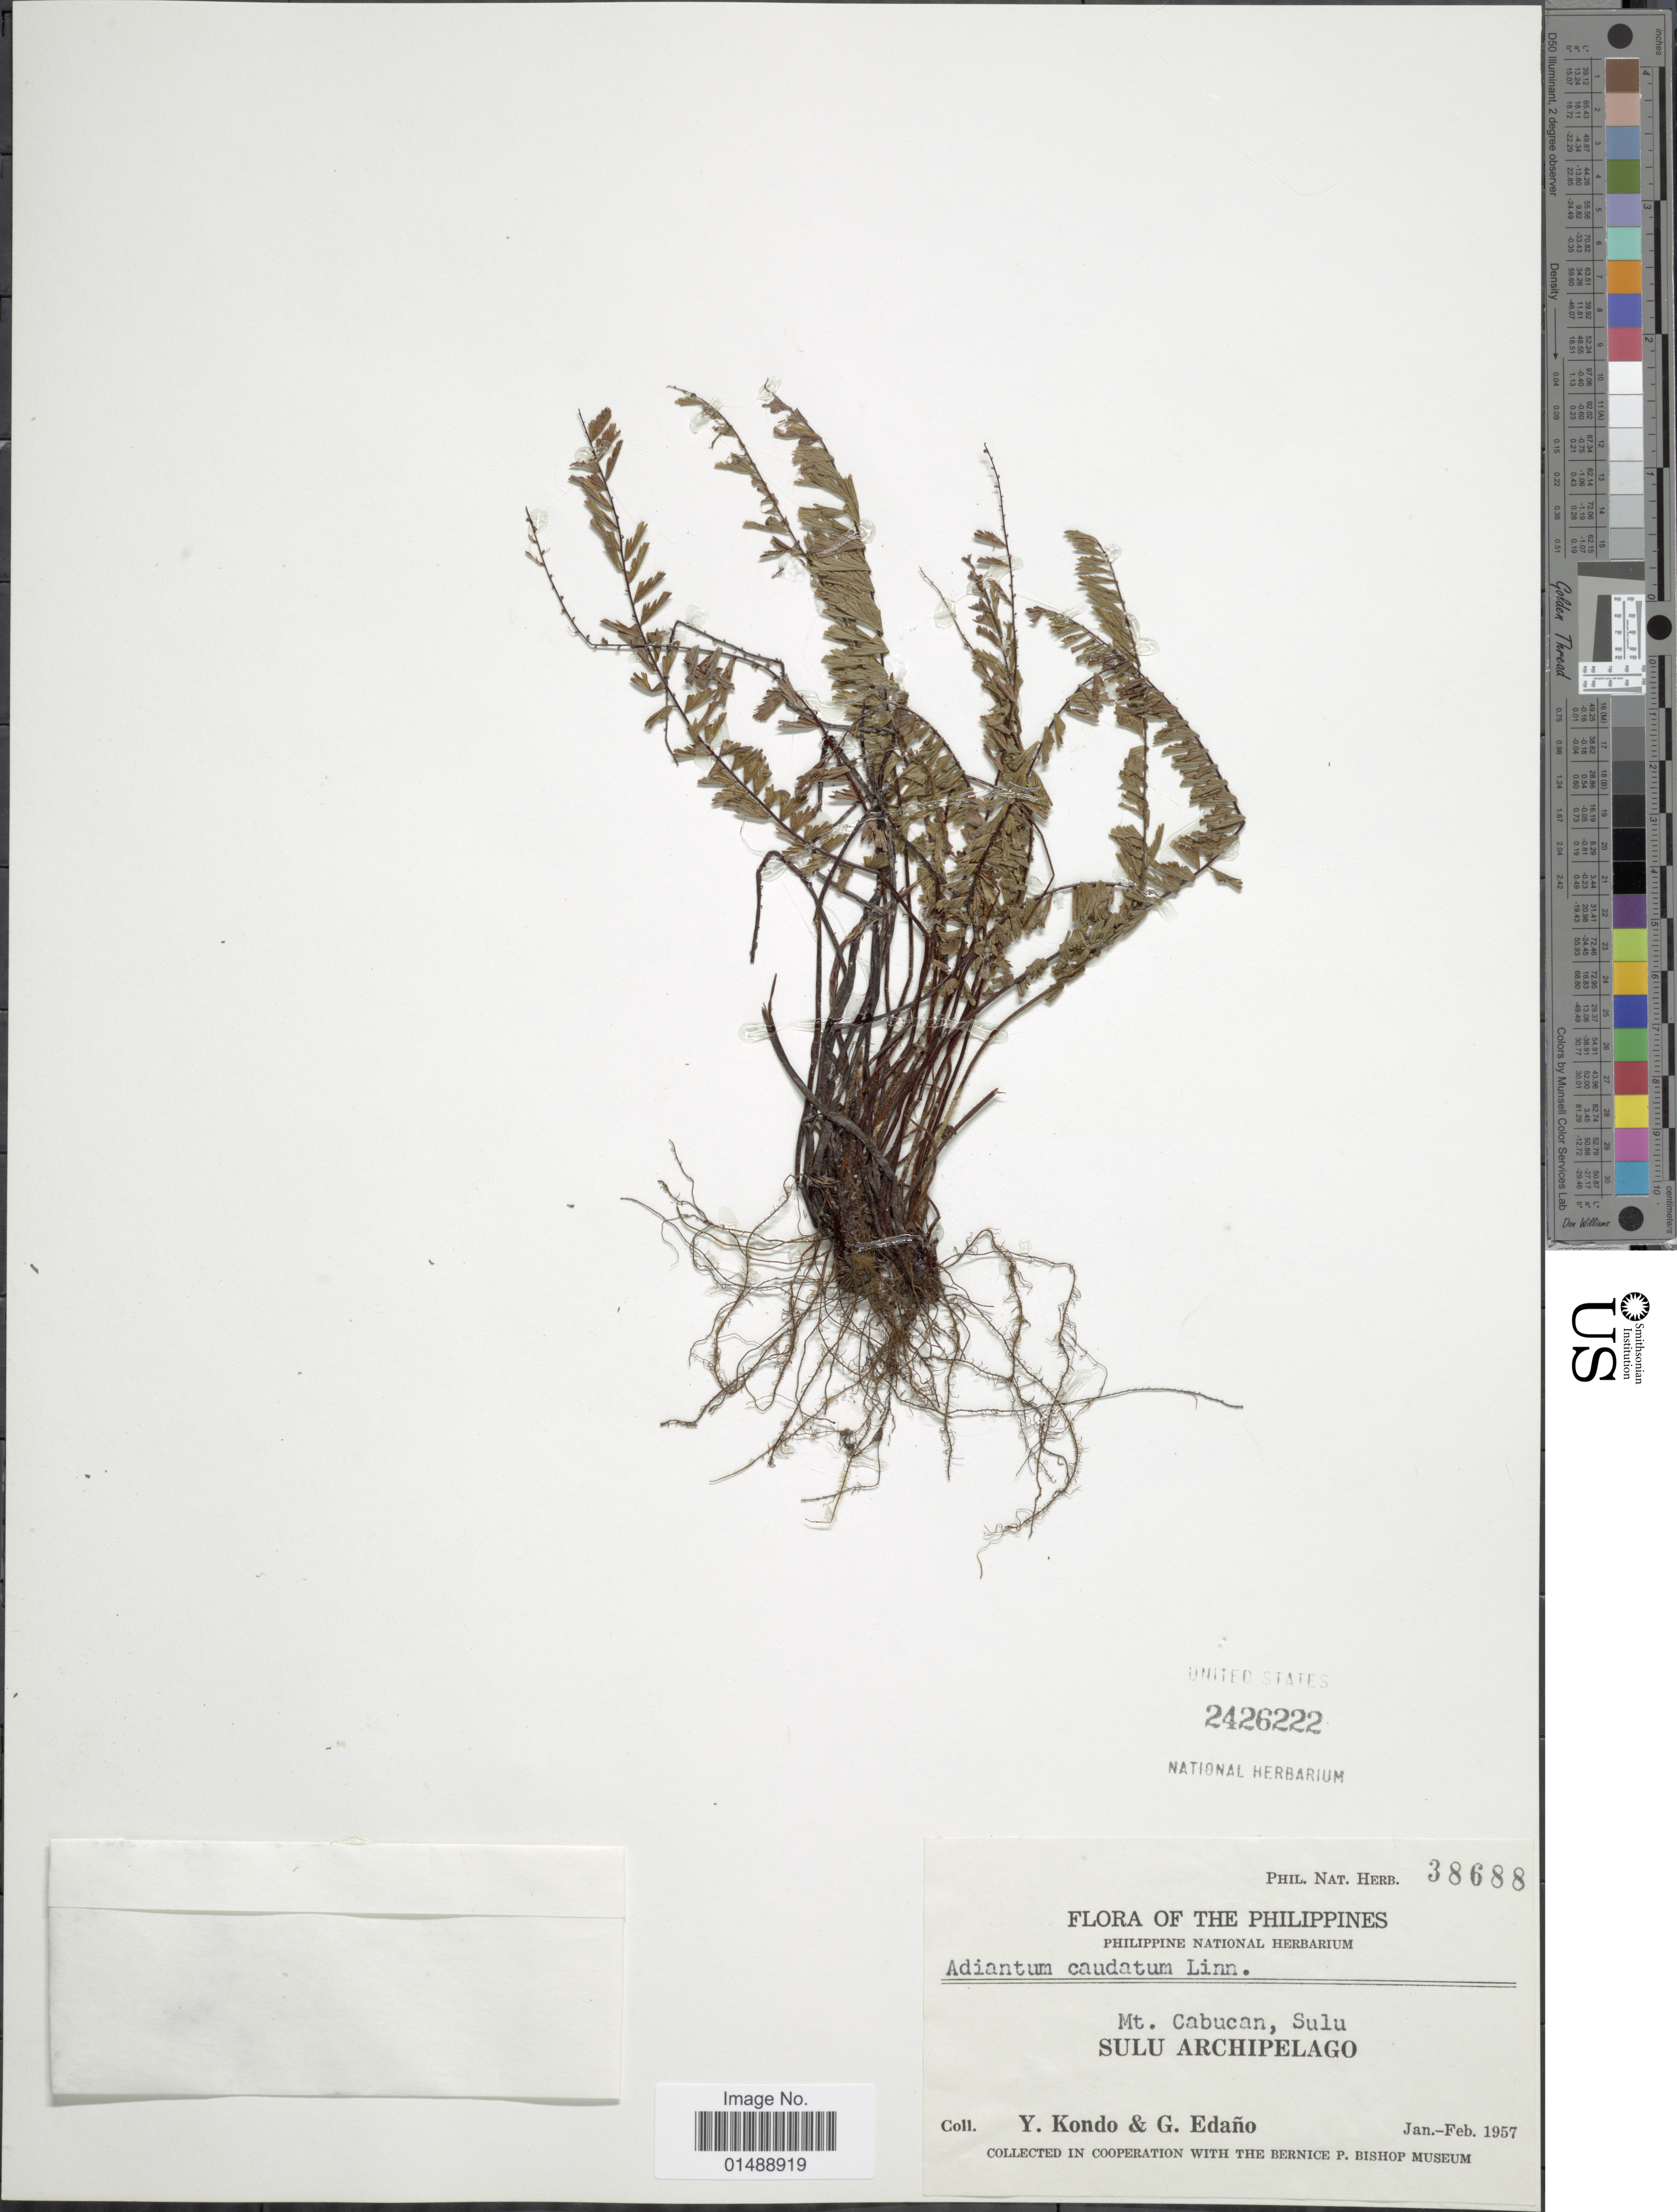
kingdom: Plantae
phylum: Tracheophyta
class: Polypodiopsida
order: Polypodiales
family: Pteridaceae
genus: Adiantum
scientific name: Adiantum caudatum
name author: L.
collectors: Y. Kondo & G. Edaño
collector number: Phil. Nat. Herb. 38688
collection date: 1957-01/1957-02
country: Philippines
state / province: Muslim Mindanao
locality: Mt. Cabucan, Sulu, Sulu Archipelago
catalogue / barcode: US 2426222